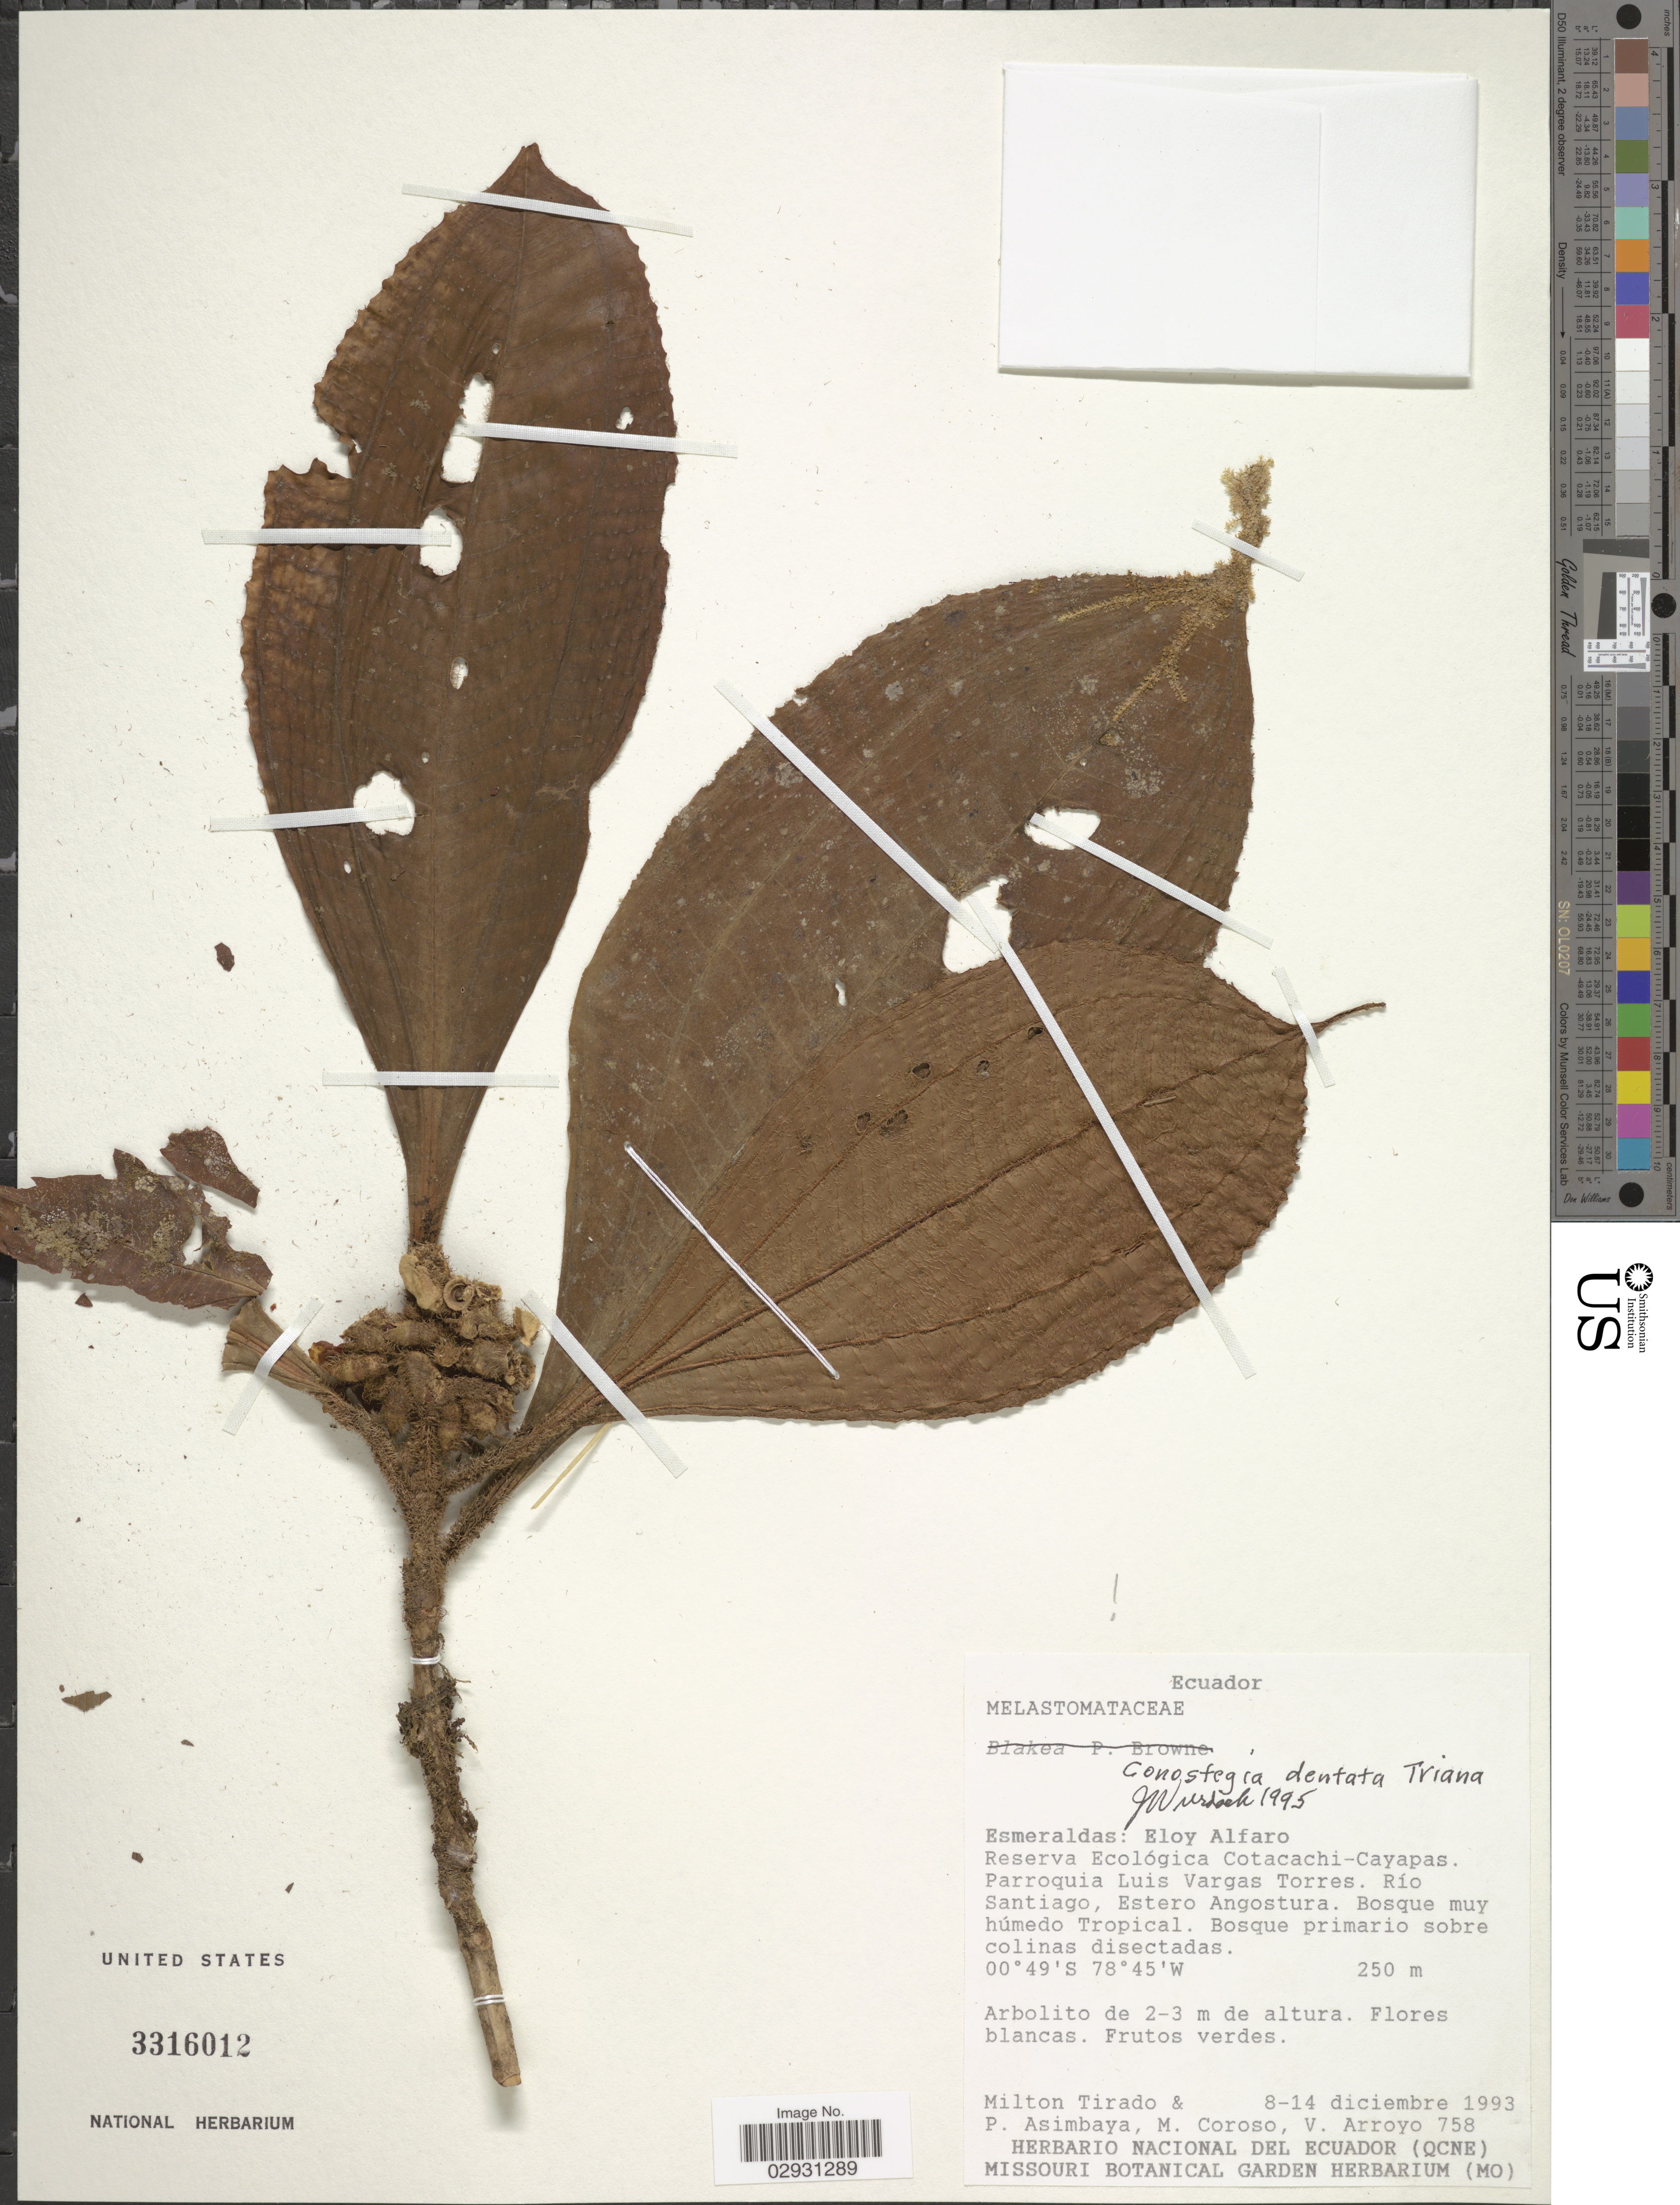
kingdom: Plantae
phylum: Tracheophyta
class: Magnoliopsida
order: Myrtales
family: Melastomataceae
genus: Conostegia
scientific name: Conostegia dentata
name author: Triana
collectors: M. Tirado, P. Asimbaya, M. Coroso & V. Arroyo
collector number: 758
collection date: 1993-12-08/1993-12-14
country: Ecuador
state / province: Esmeraldas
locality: Eloy Alfaro. Reserva Ecológica Cotacachi-Cayapas. Parroquia Luis Vargas Torres. Río Santiago, Estero Angostura. Bosque muy húmedo Tropical.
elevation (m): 250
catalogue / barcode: US 3316012